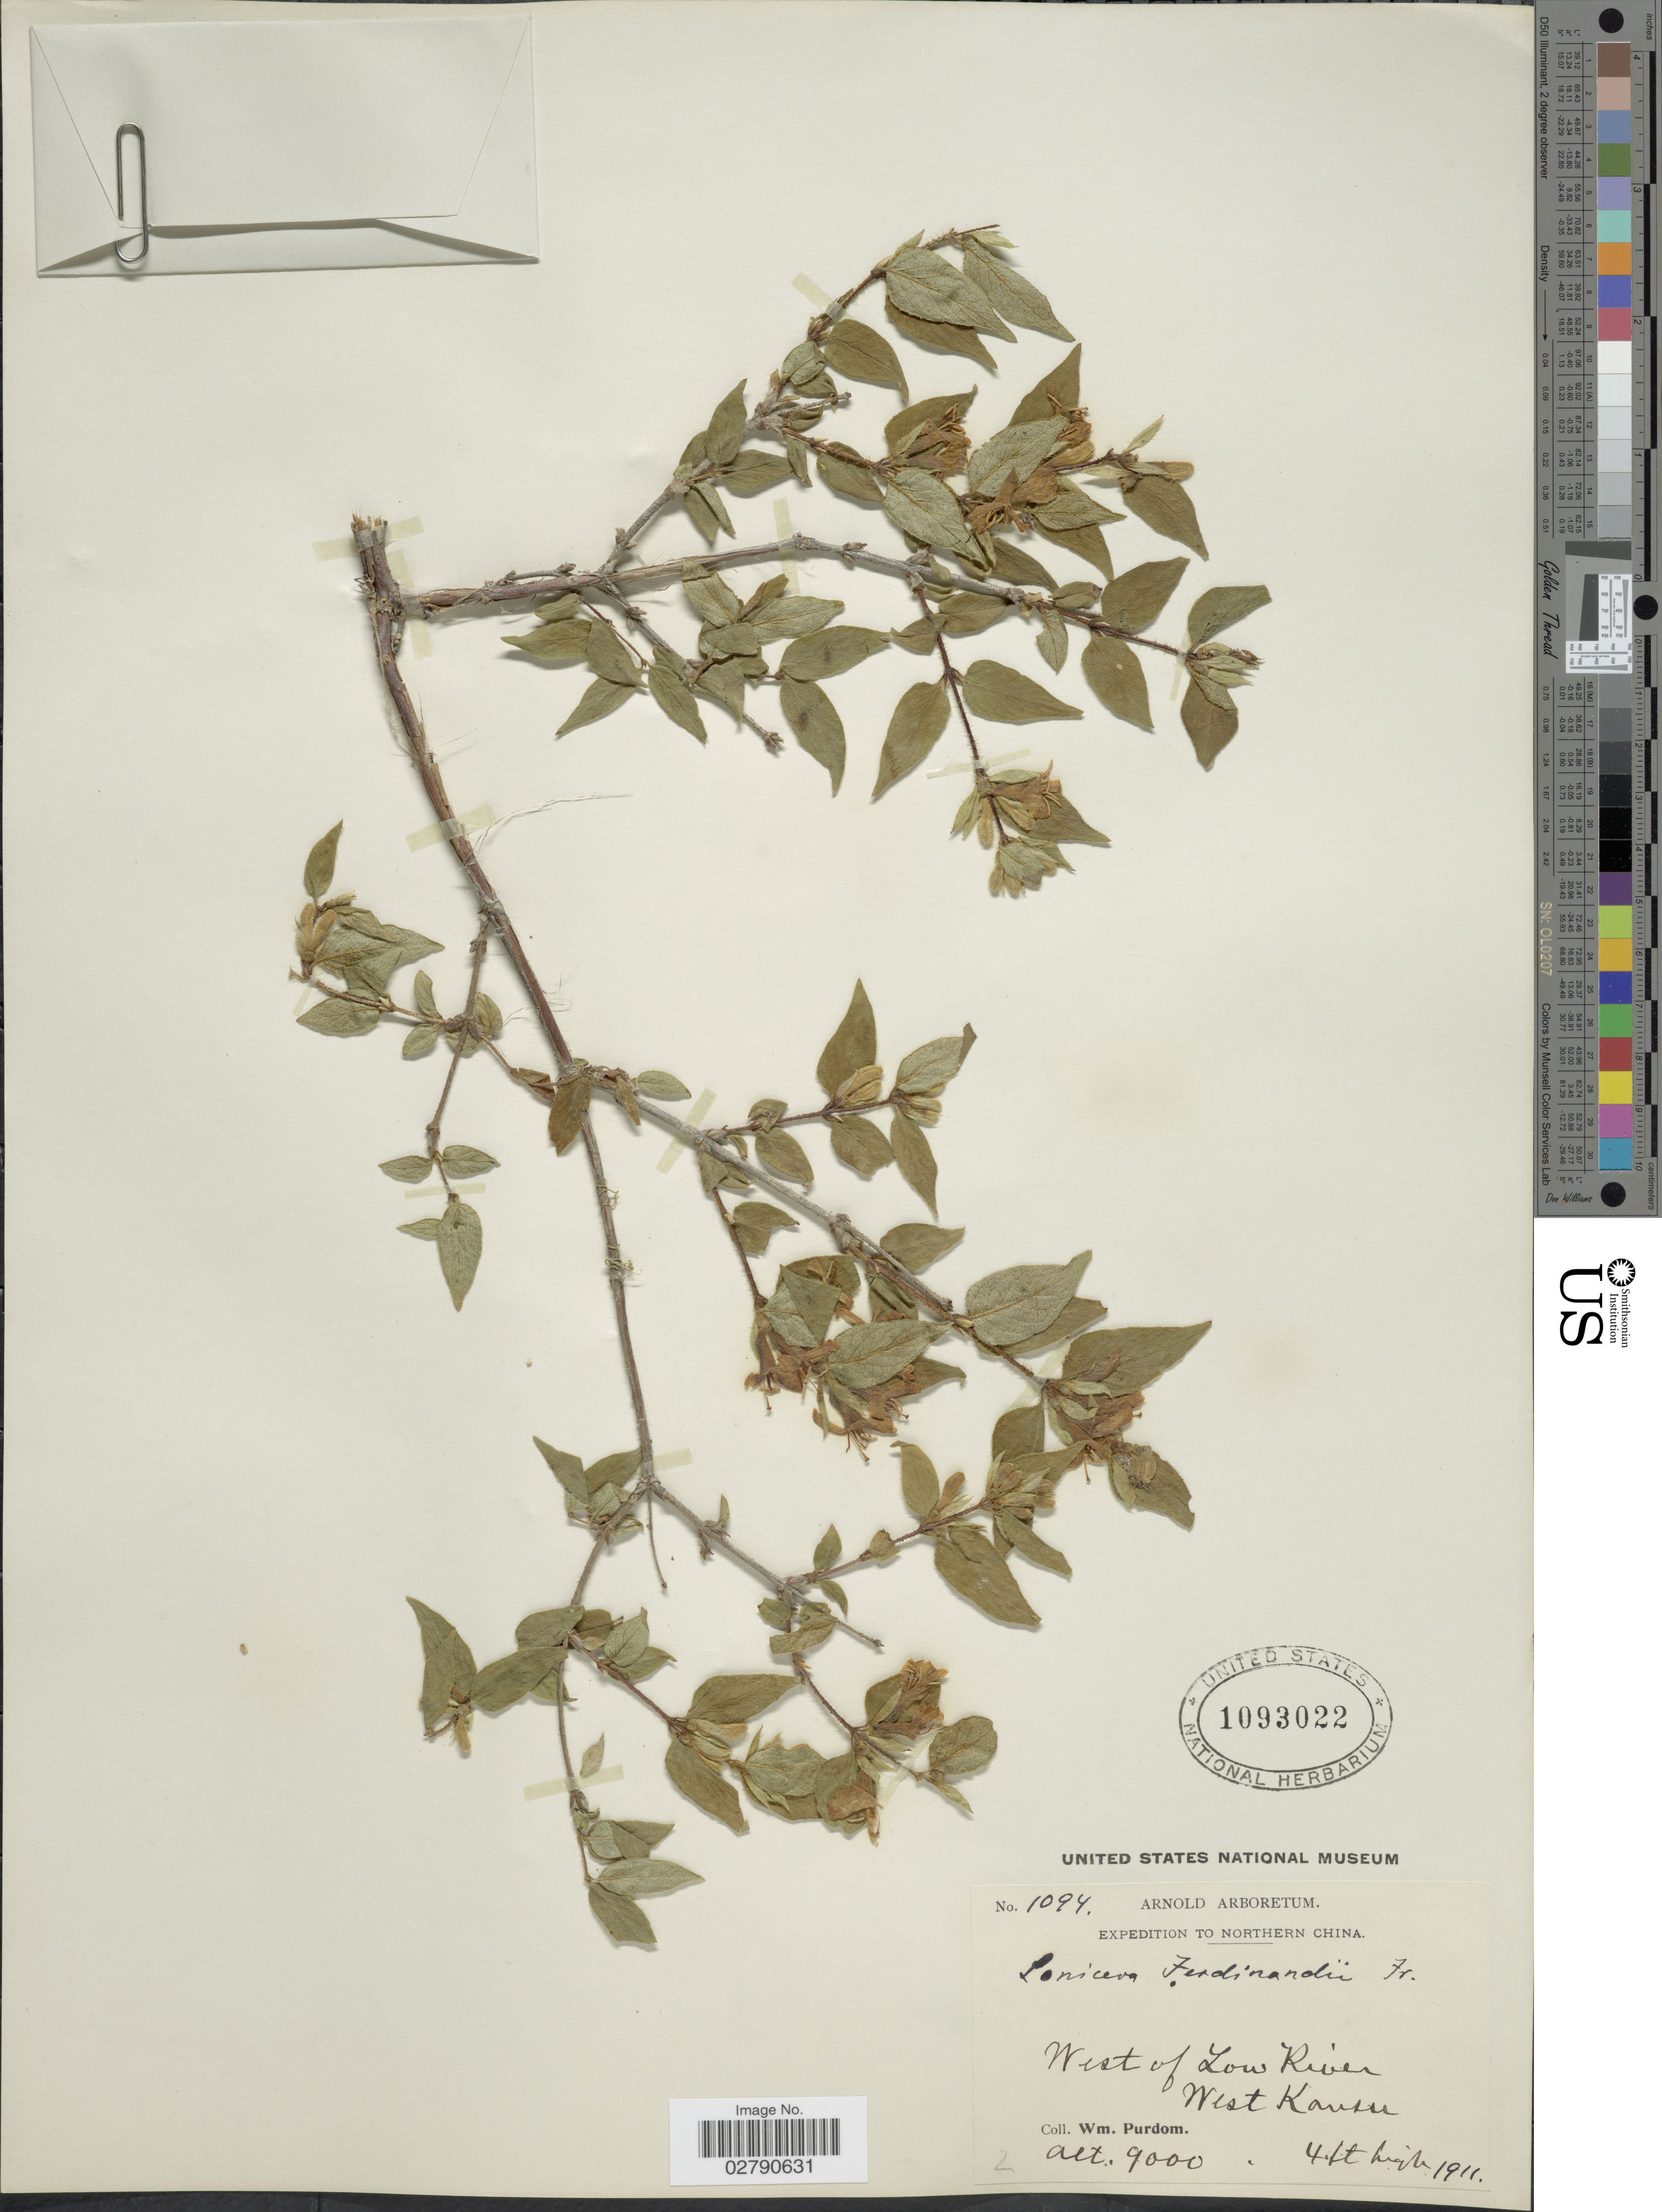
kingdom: Plantae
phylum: Tracheophyta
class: Magnoliopsida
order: Dipsacales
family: Caprifoliaceae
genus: Lonicera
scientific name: Lonicera ferdinandi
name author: Franch.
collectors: W. Purdom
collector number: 1094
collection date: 1911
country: China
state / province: Gansu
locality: Northern China. West of Low River, West Kansu.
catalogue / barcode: US 1093022